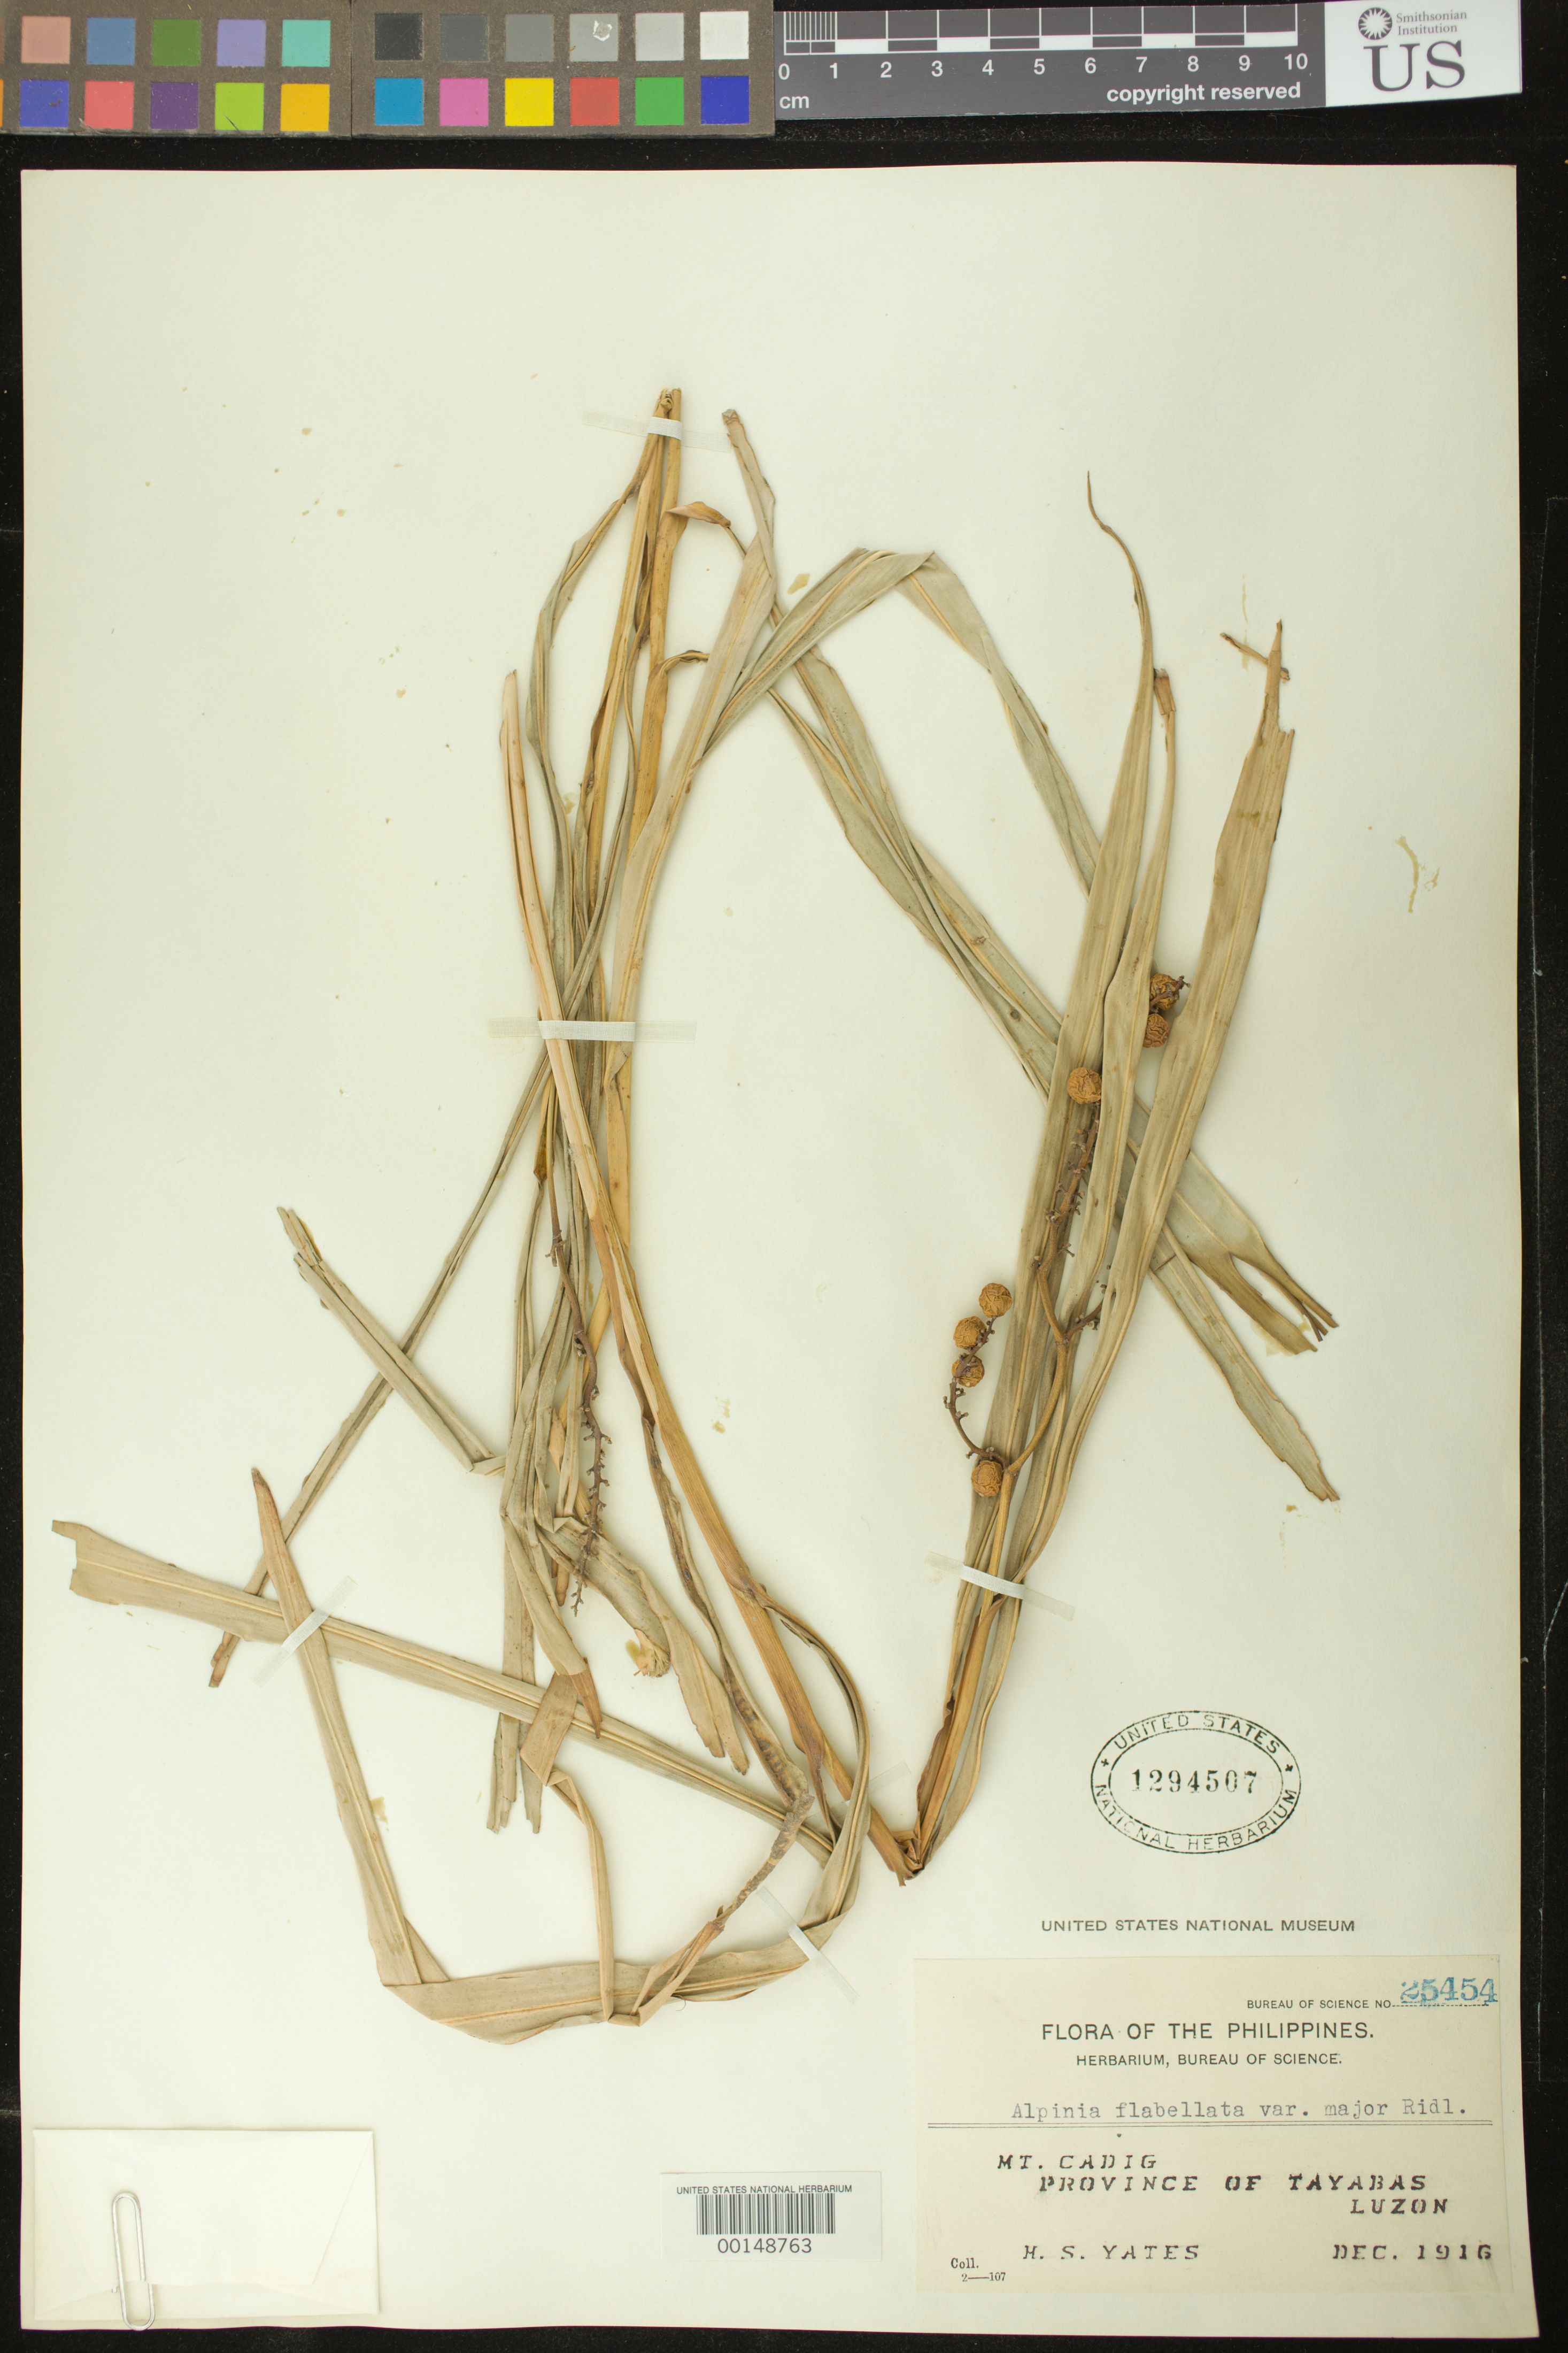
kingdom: Plantae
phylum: Tracheophyta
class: Liliopsida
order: Zingiberales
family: Zingiberaceae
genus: Alpinia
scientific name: Alpinia flabellata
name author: Ridl.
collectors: H. S. Yates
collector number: Bur. Sci. 25454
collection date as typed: Dec 1916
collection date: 1916-12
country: Philippines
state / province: Calabarzon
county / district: Quezon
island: Luzon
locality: Mt. cadig, tayabas prov. [= quezon province]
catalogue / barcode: US 1294507